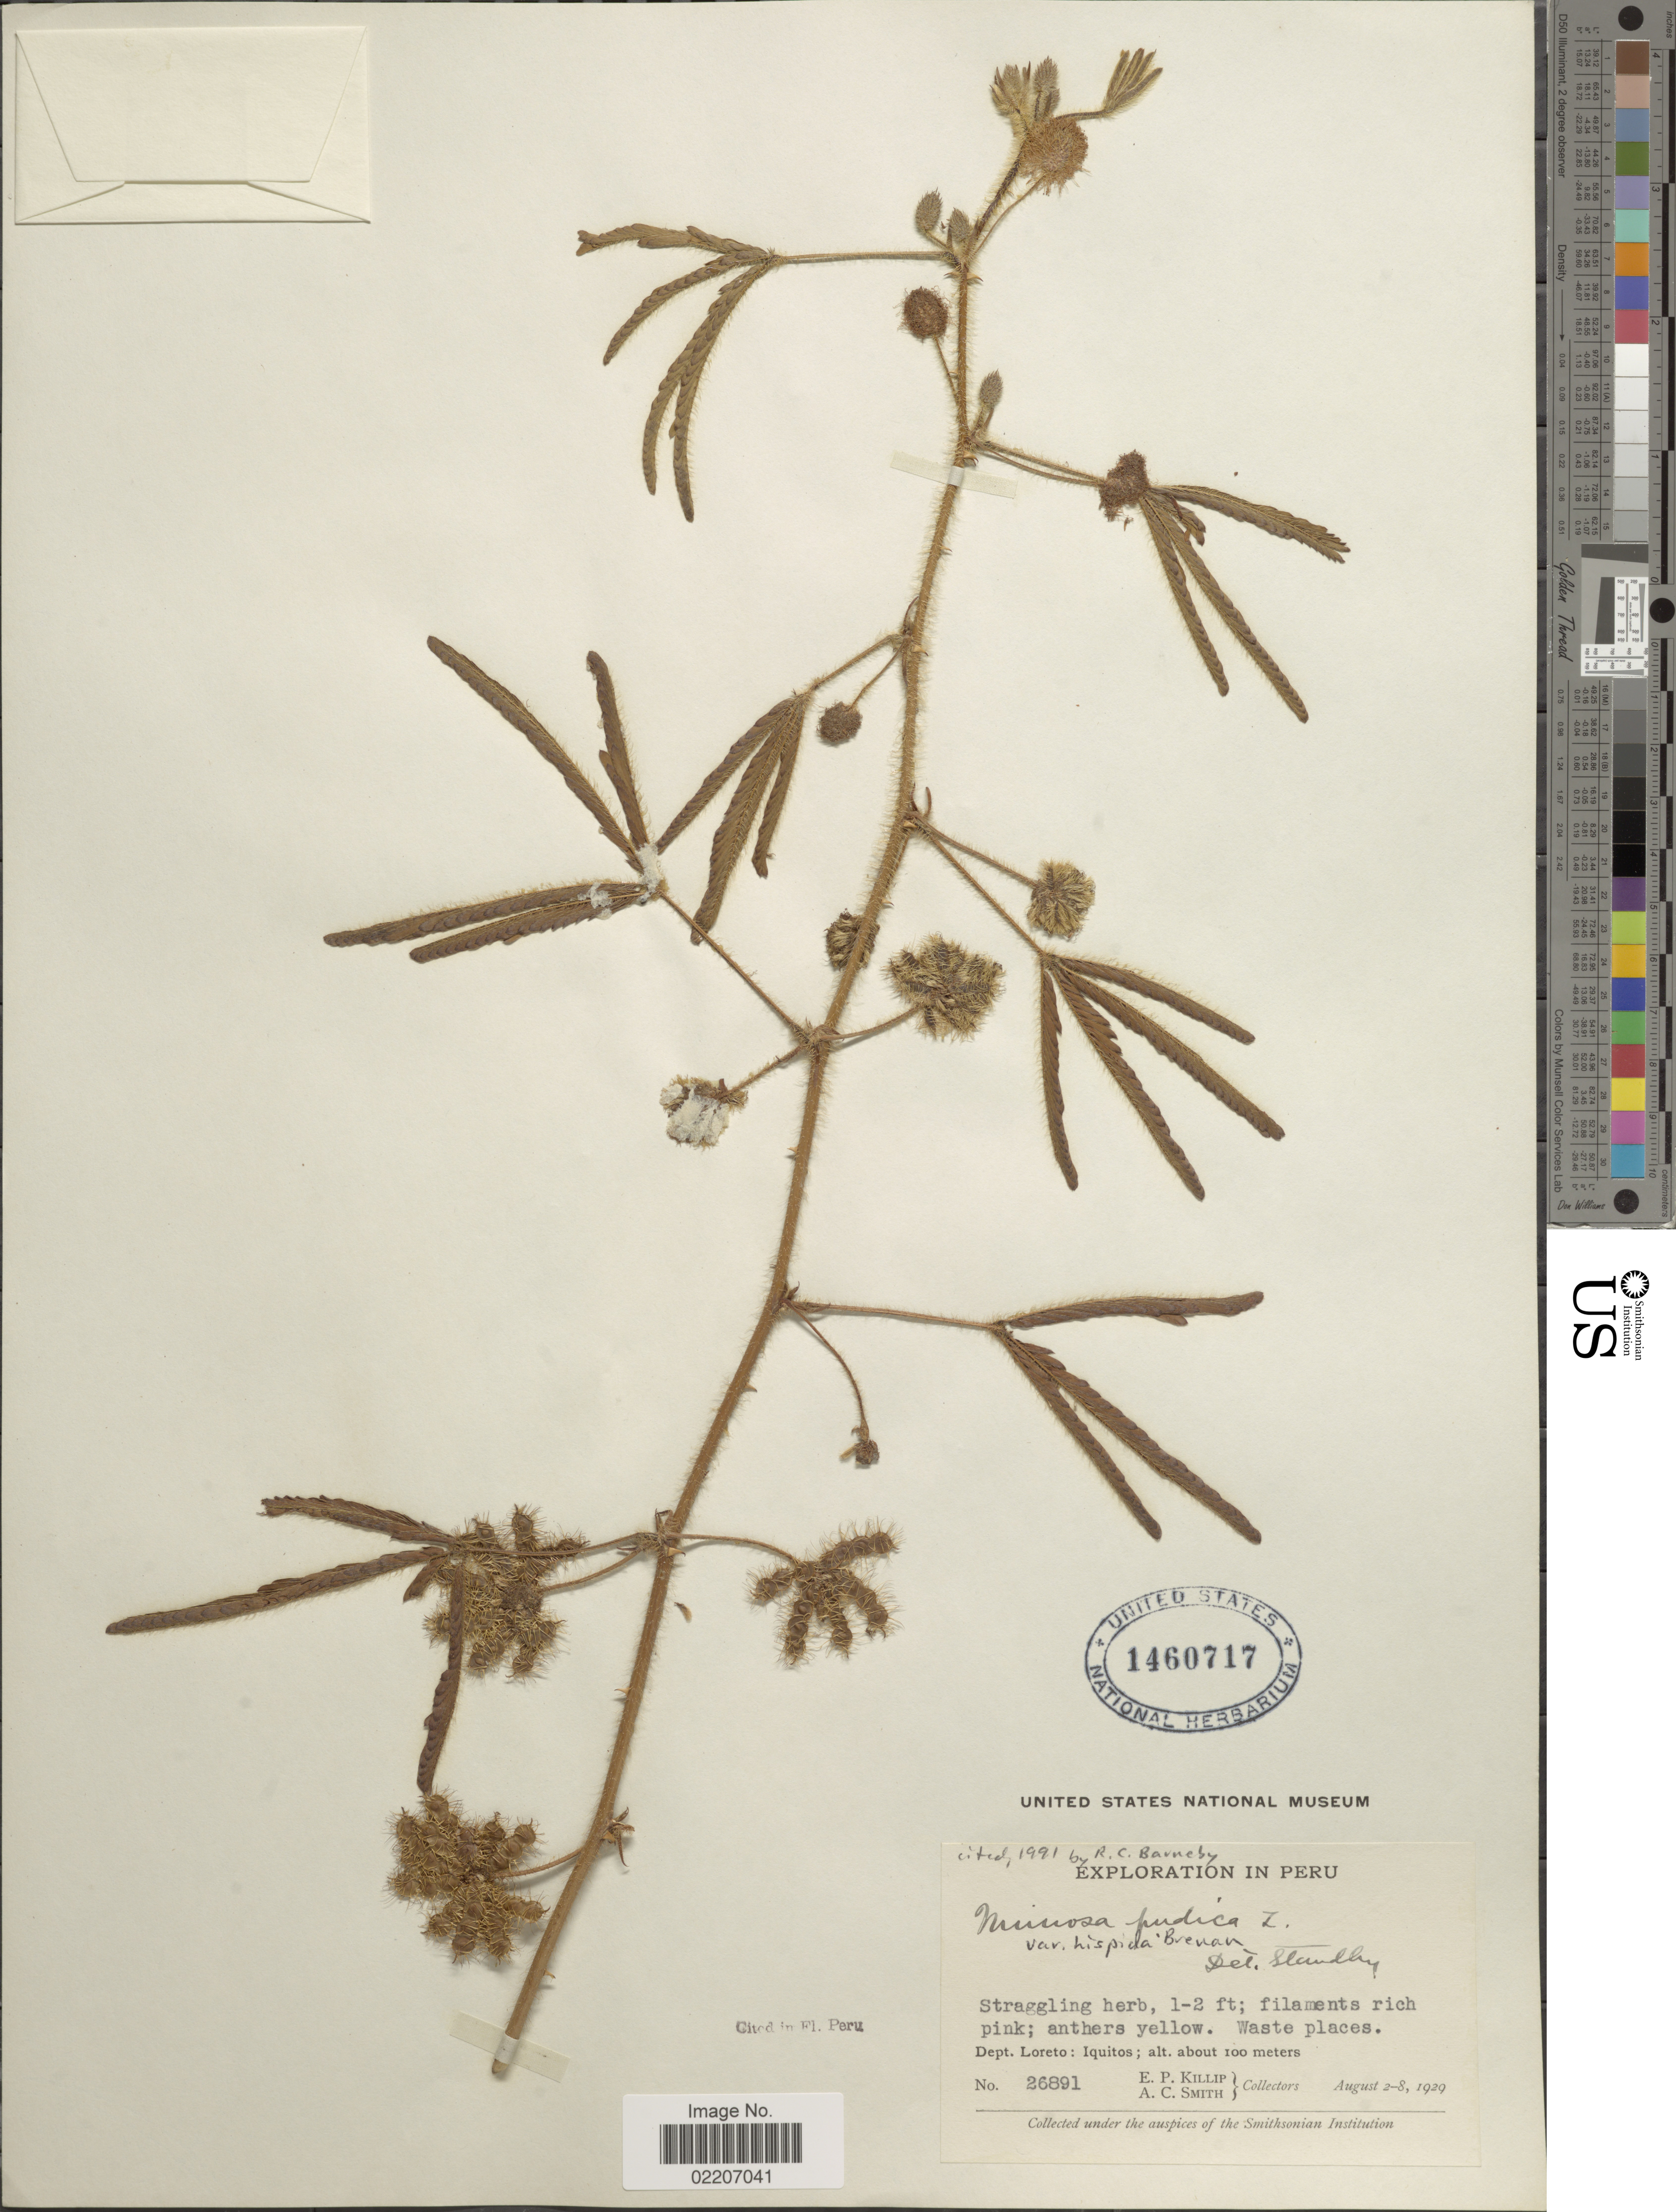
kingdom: Plantae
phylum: Tracheophyta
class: Magnoliopsida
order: Fabales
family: Fabaceae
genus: Mimosa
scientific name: Mimosa pudica var. hispida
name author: Brenan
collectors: E. P. Killip & A. C. Smith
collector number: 26891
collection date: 1929-08-02/1929-08-08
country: Peru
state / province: Loreto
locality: Iquitos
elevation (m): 100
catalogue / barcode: US 1460717